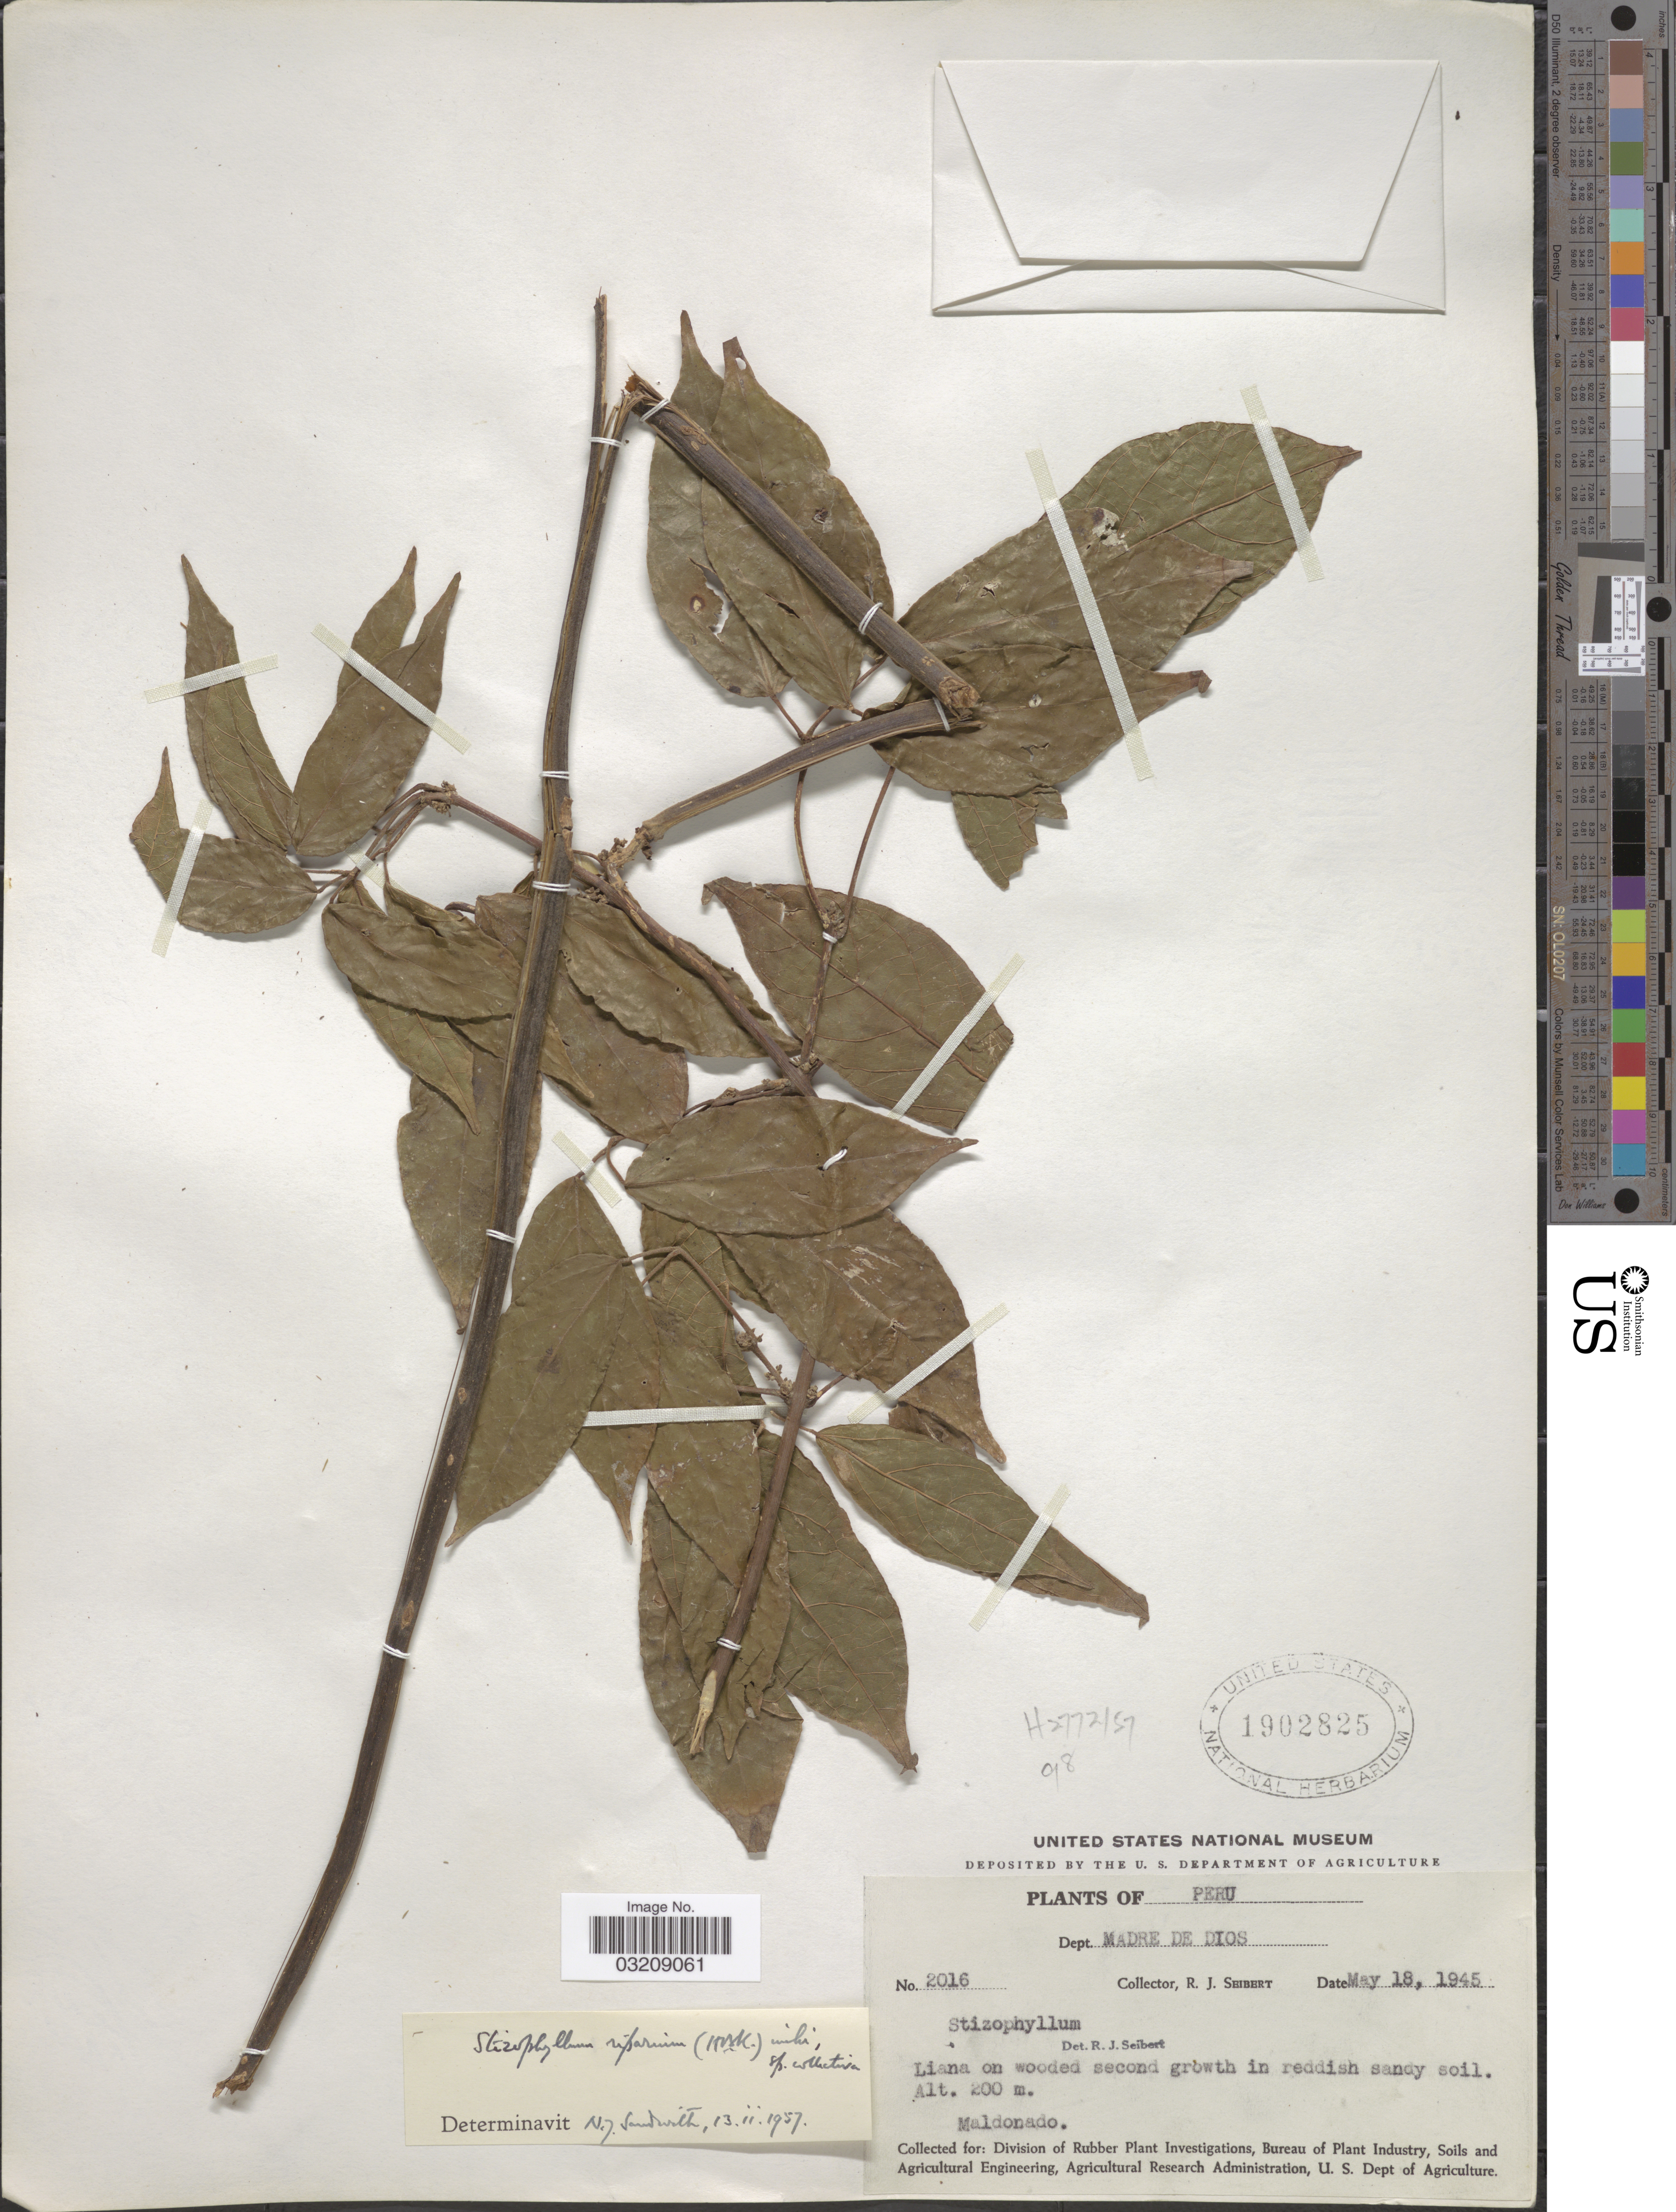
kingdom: Plantae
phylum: Tracheophyta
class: Magnoliopsida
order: Lamiales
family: Bignoniaceae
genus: Stizophyllum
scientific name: Stizophyllum riparium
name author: (Kunth) Sandwith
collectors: R. J. Seibert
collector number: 2016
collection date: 1945-05-18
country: Peru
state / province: Madre de Dios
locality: Dept. Madre de Dios. Maldonado.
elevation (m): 200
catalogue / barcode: US 1902825